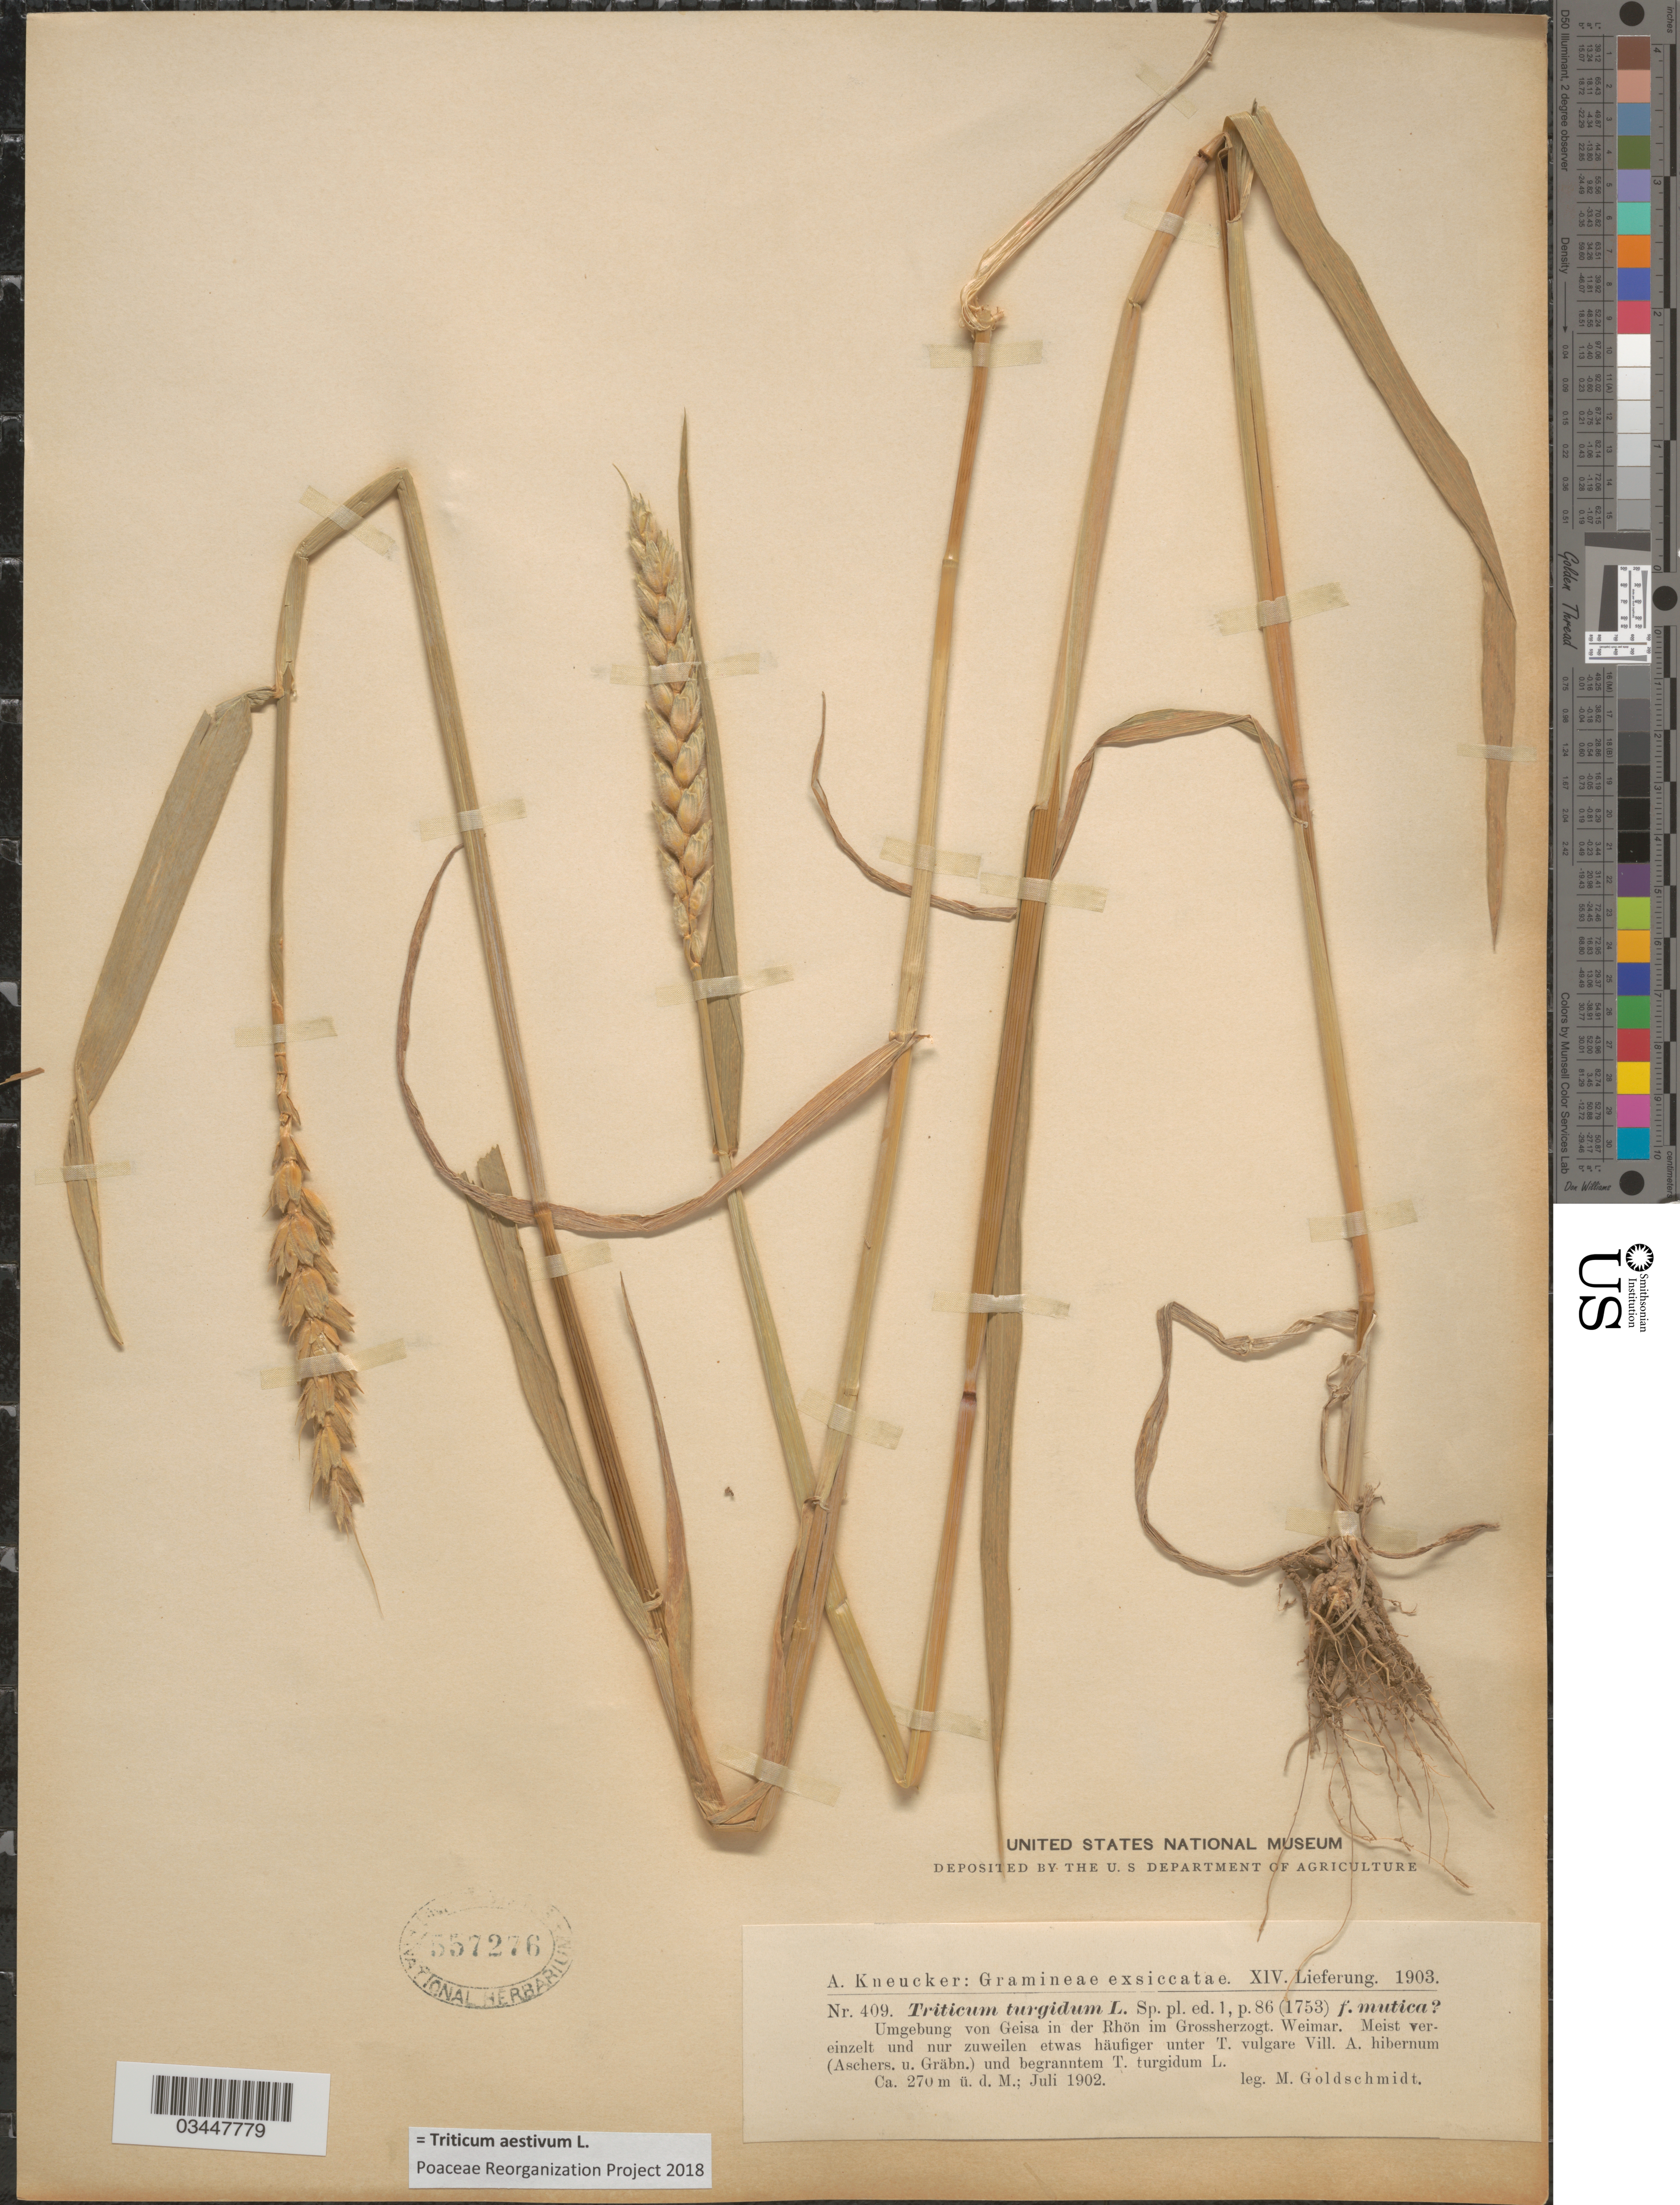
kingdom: Plantae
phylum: Tracheophyta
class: Liliopsida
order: Poales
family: Poaceae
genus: Triticum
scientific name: Triticum aestivum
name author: L.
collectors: M. Goldschmidt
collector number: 409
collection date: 1902-07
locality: Umgebung von Geisa in der Rhön im Grossherzogt. Weimar.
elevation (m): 270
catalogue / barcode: US 557276